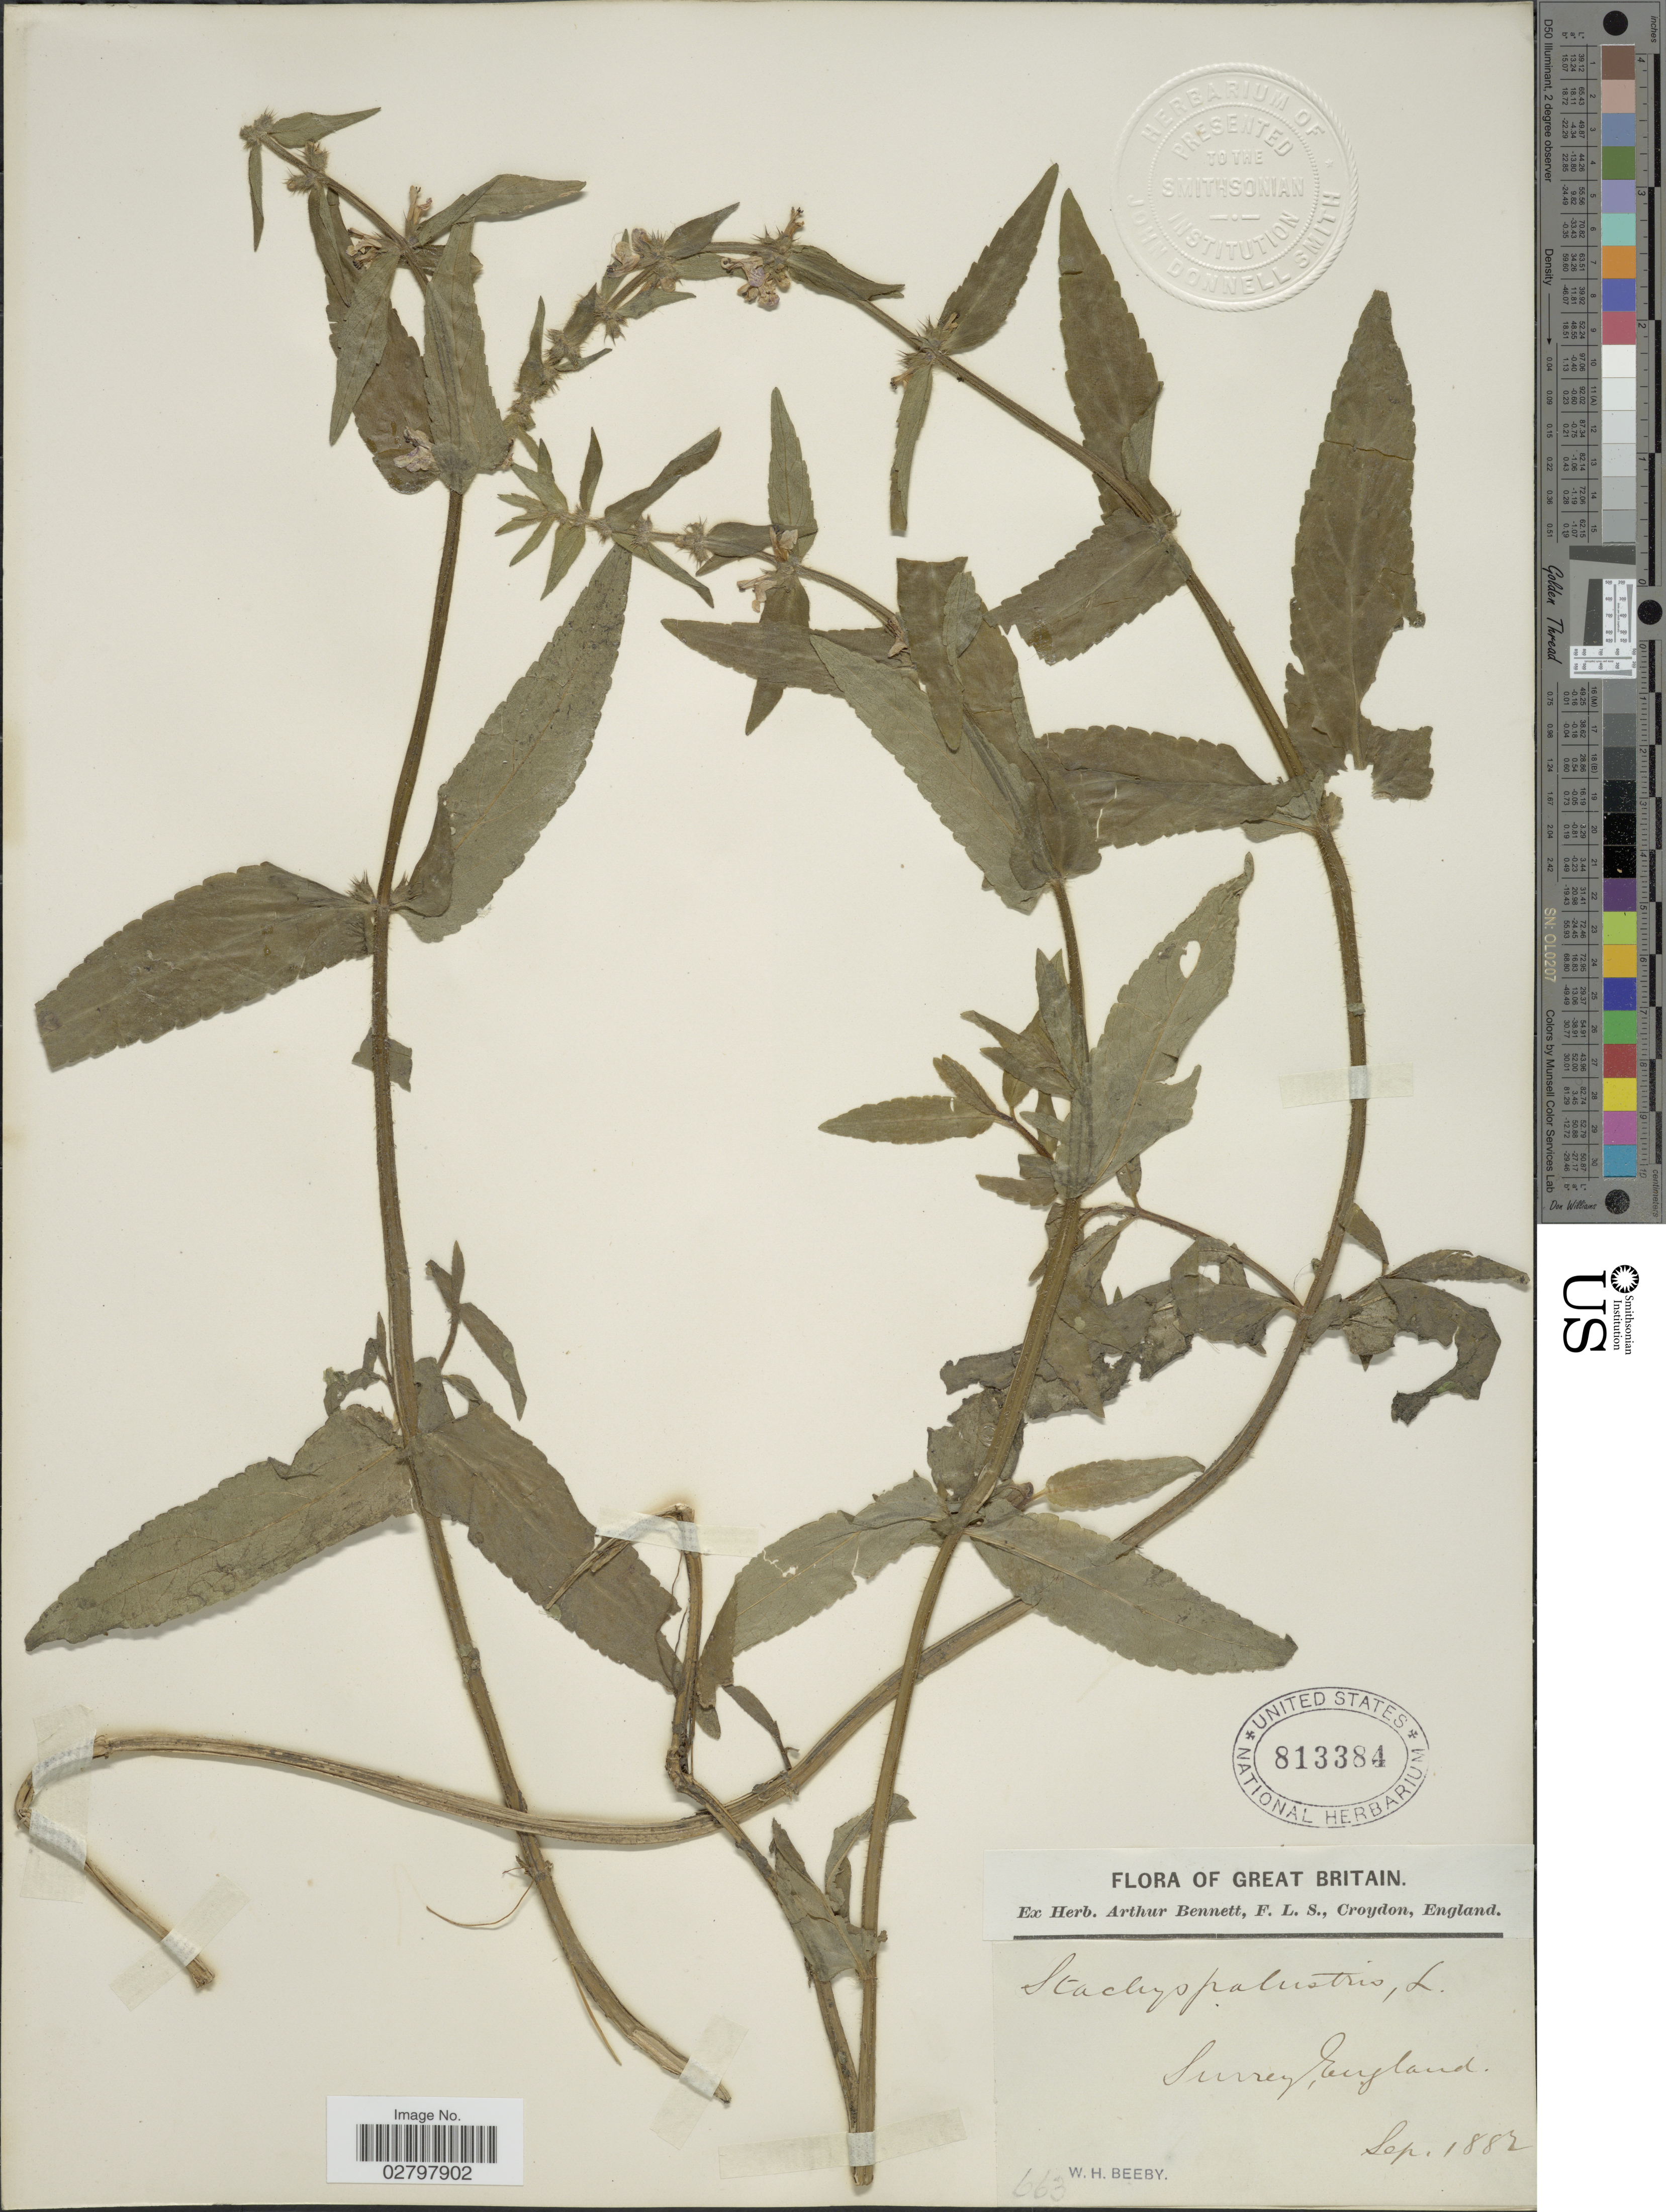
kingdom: Plantae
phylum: Tracheophyta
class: Magnoliopsida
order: Lamiales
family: Lamiaceae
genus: Stachys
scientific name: Stachys palustris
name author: L.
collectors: W. Beeby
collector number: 663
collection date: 1882-09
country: United Kingdom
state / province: England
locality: Great Britain, Surrey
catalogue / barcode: US 813384